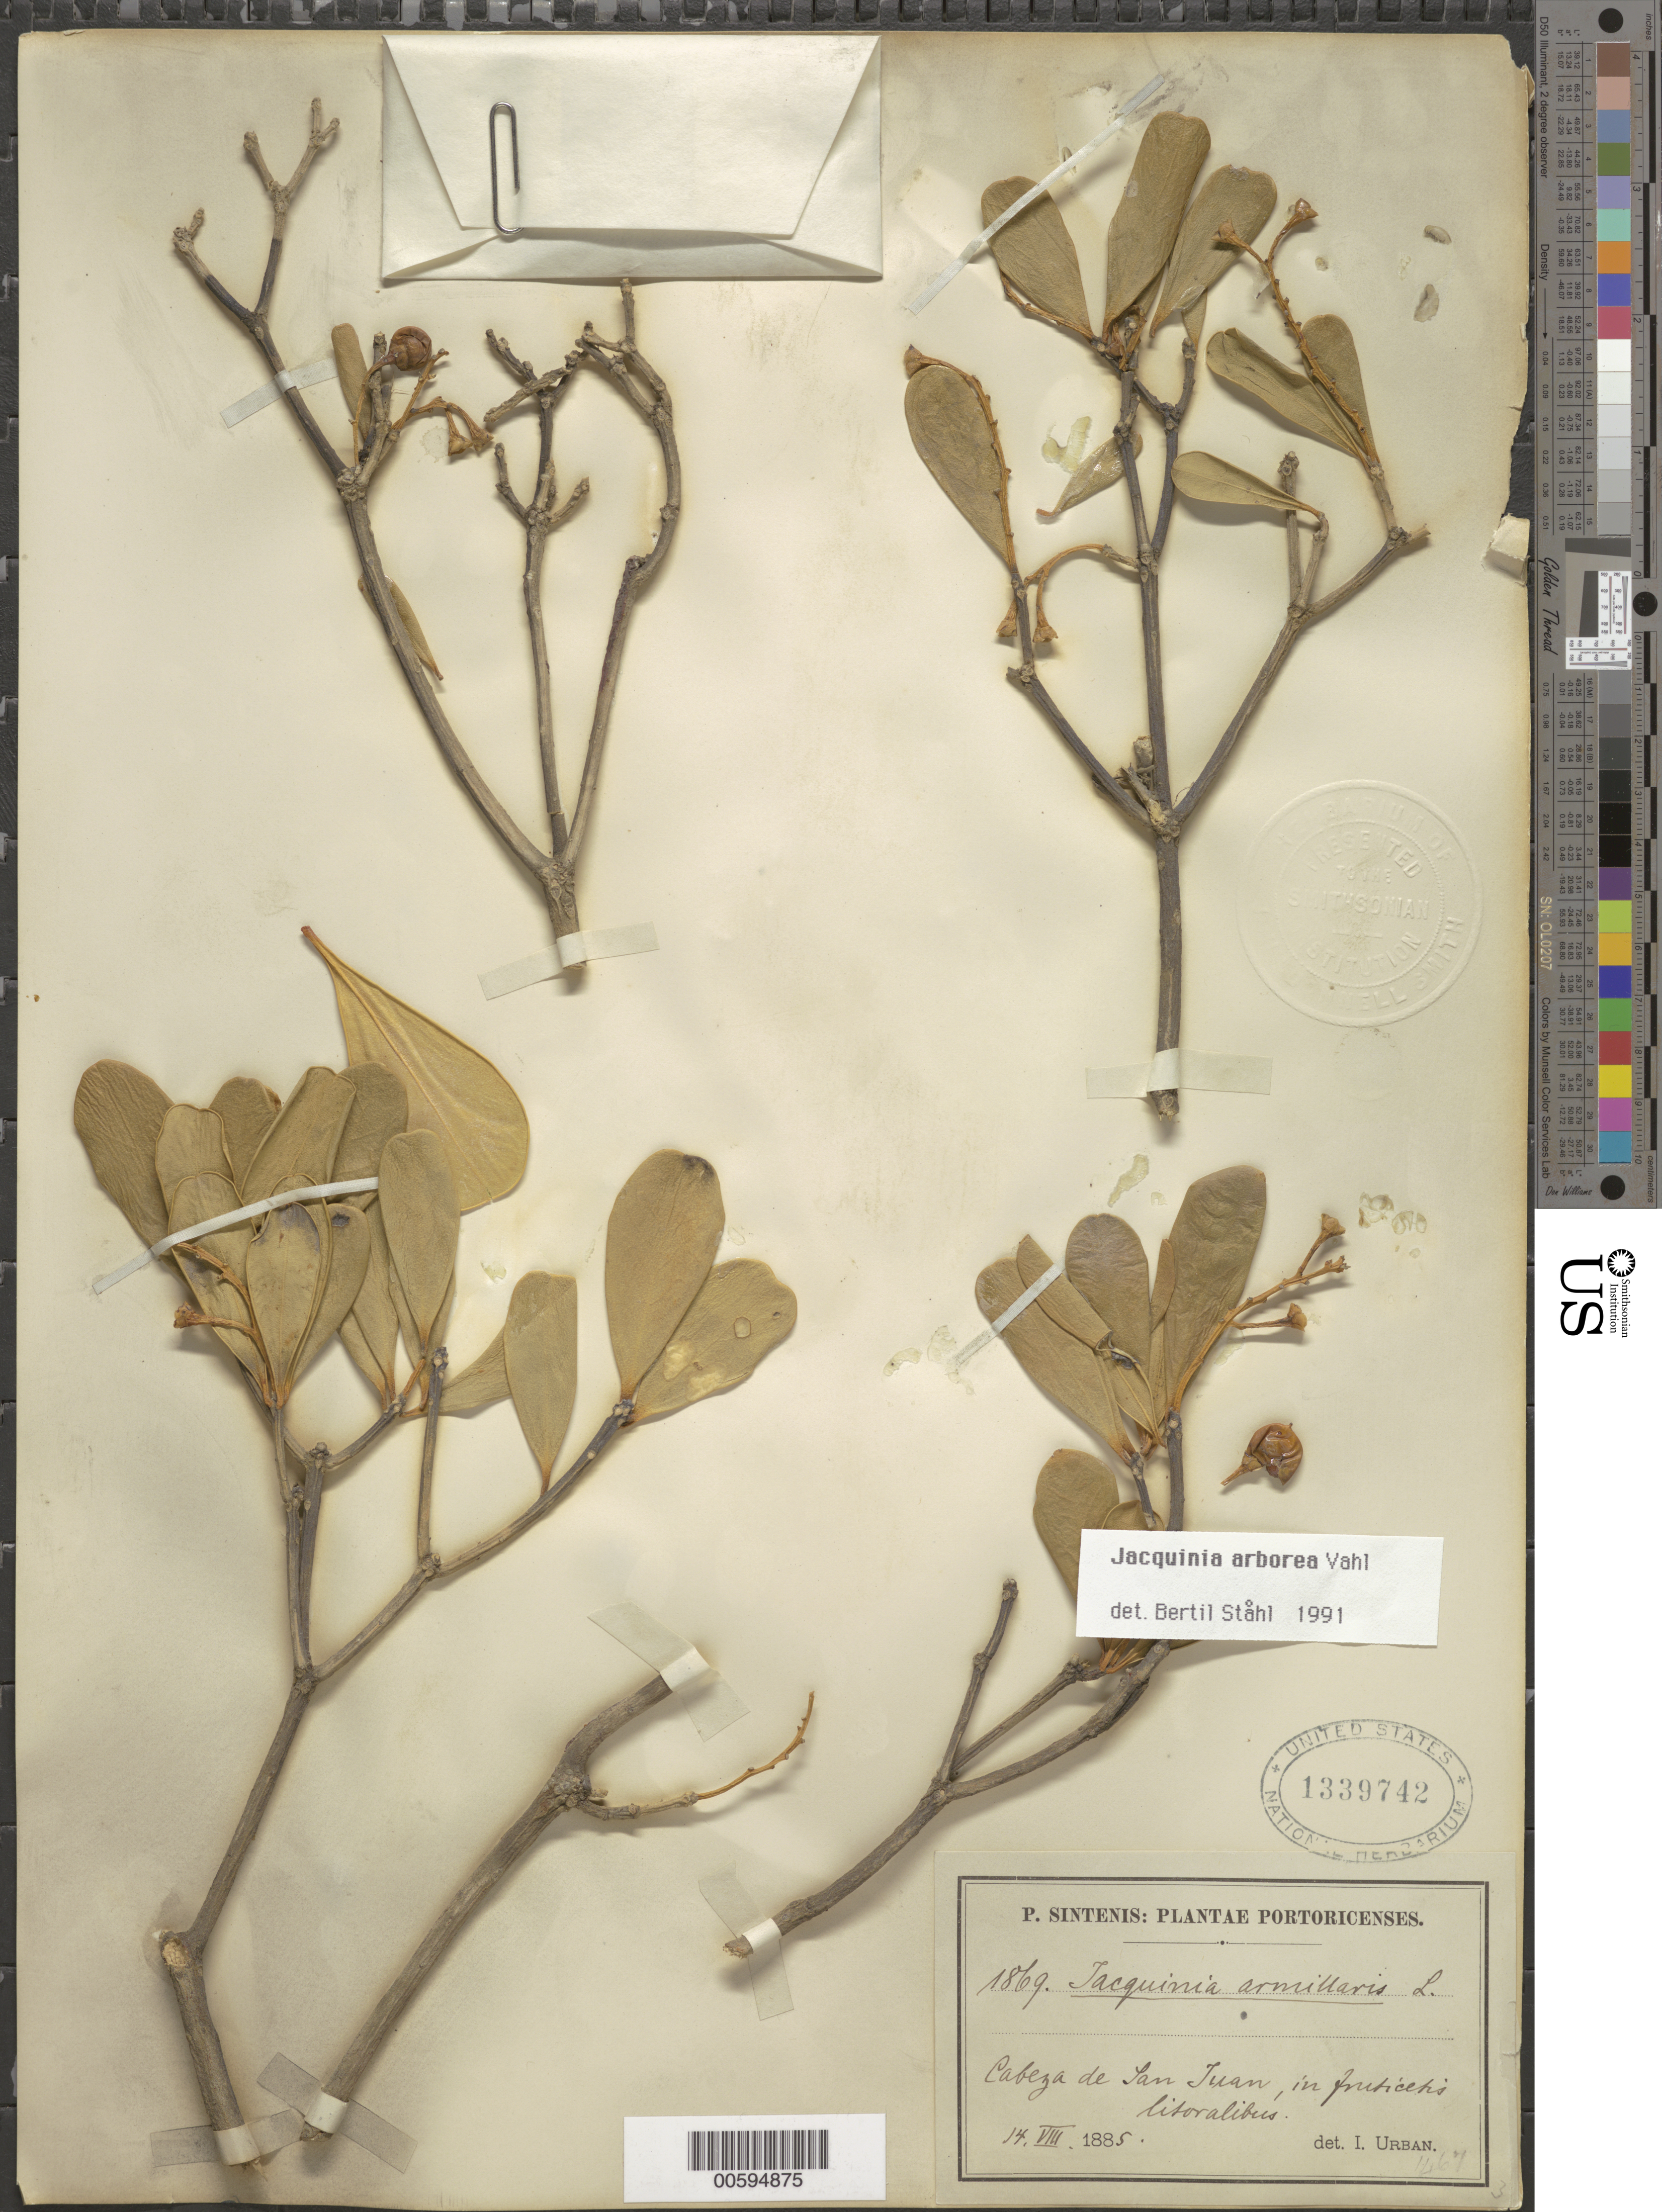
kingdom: Plantae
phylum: Tracheophyta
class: Magnoliopsida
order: Ericales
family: Primulaceae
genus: Jacquinia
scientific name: Jacquinia arborea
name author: Vahl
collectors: P. Sintenis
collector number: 1869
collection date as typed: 14 Aug 1885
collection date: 1885-08-14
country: Puerto Rico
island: Greater Antilles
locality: Cabeza de San Juan, in fruticetis litoralibus.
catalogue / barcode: US 1339742